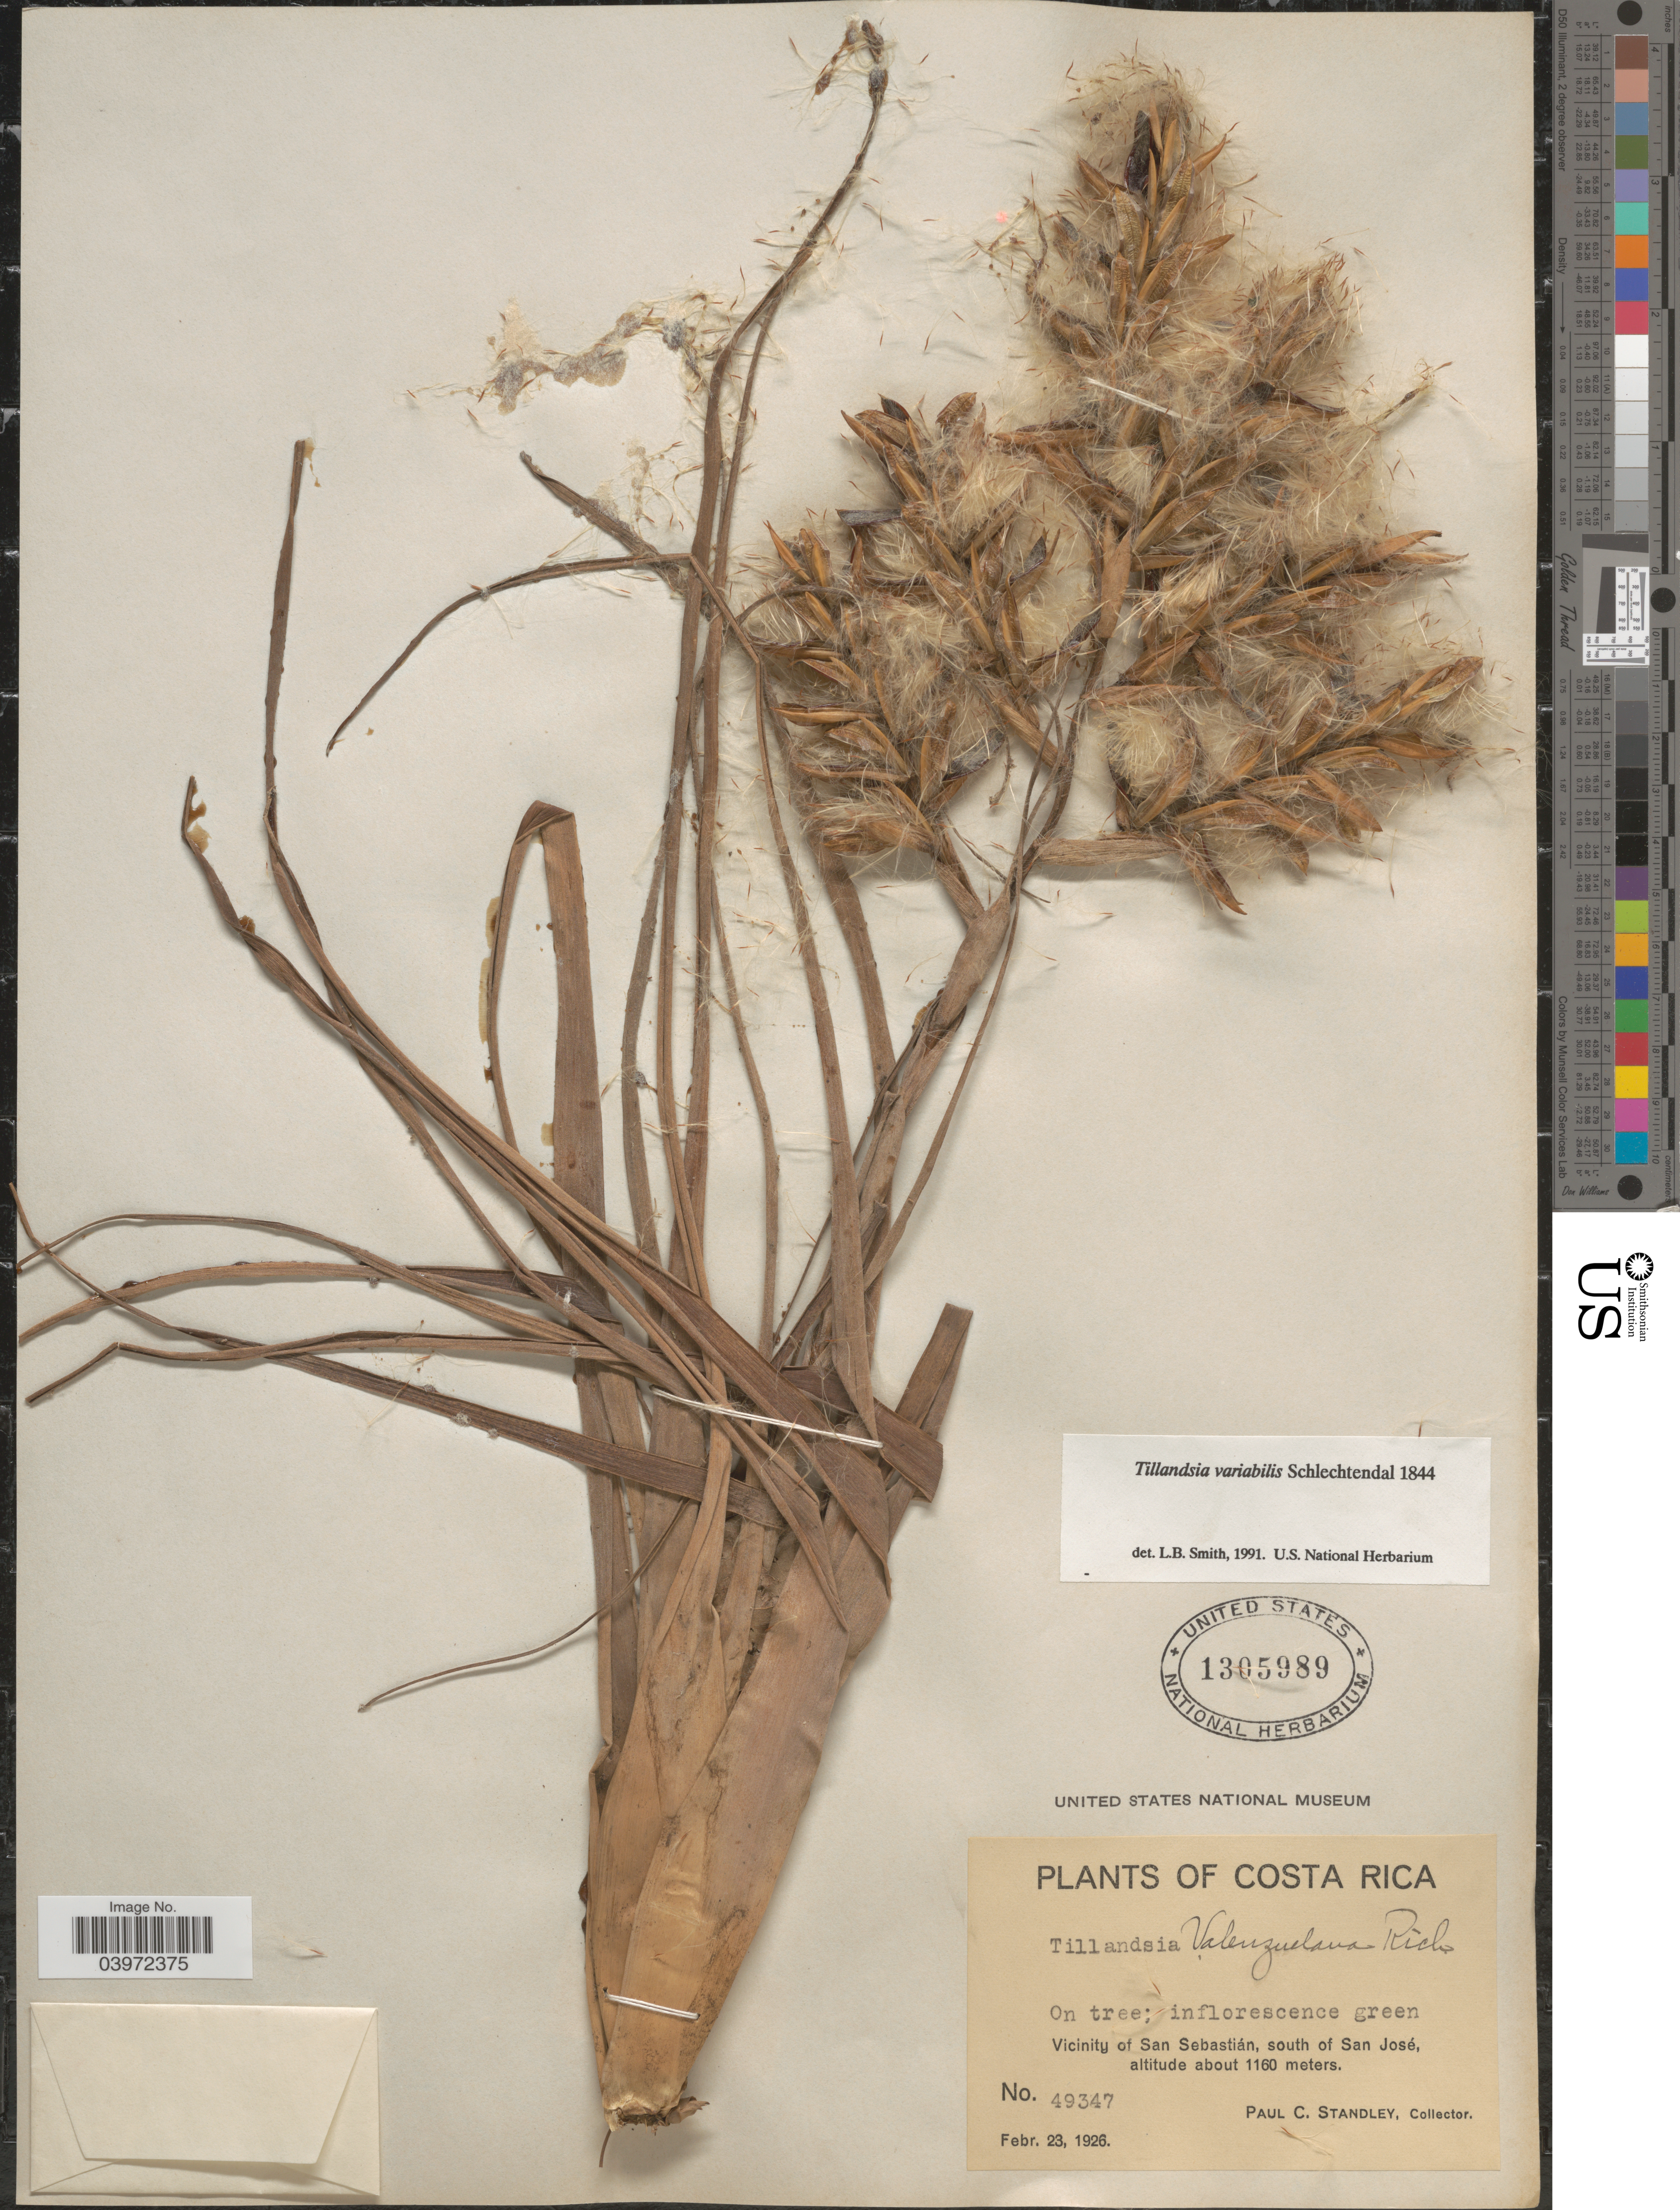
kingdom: Plantae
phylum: Tracheophyta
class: Liliopsida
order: Poales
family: Bromeliaceae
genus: Tillandsia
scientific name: Tillandsia variabilis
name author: Schltdl.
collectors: P. C. Standley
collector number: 49347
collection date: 1926-02-23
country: Costa Rica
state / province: San José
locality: Vicinity of San Sebastián, south of San José.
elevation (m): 1160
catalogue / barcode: US 1305989